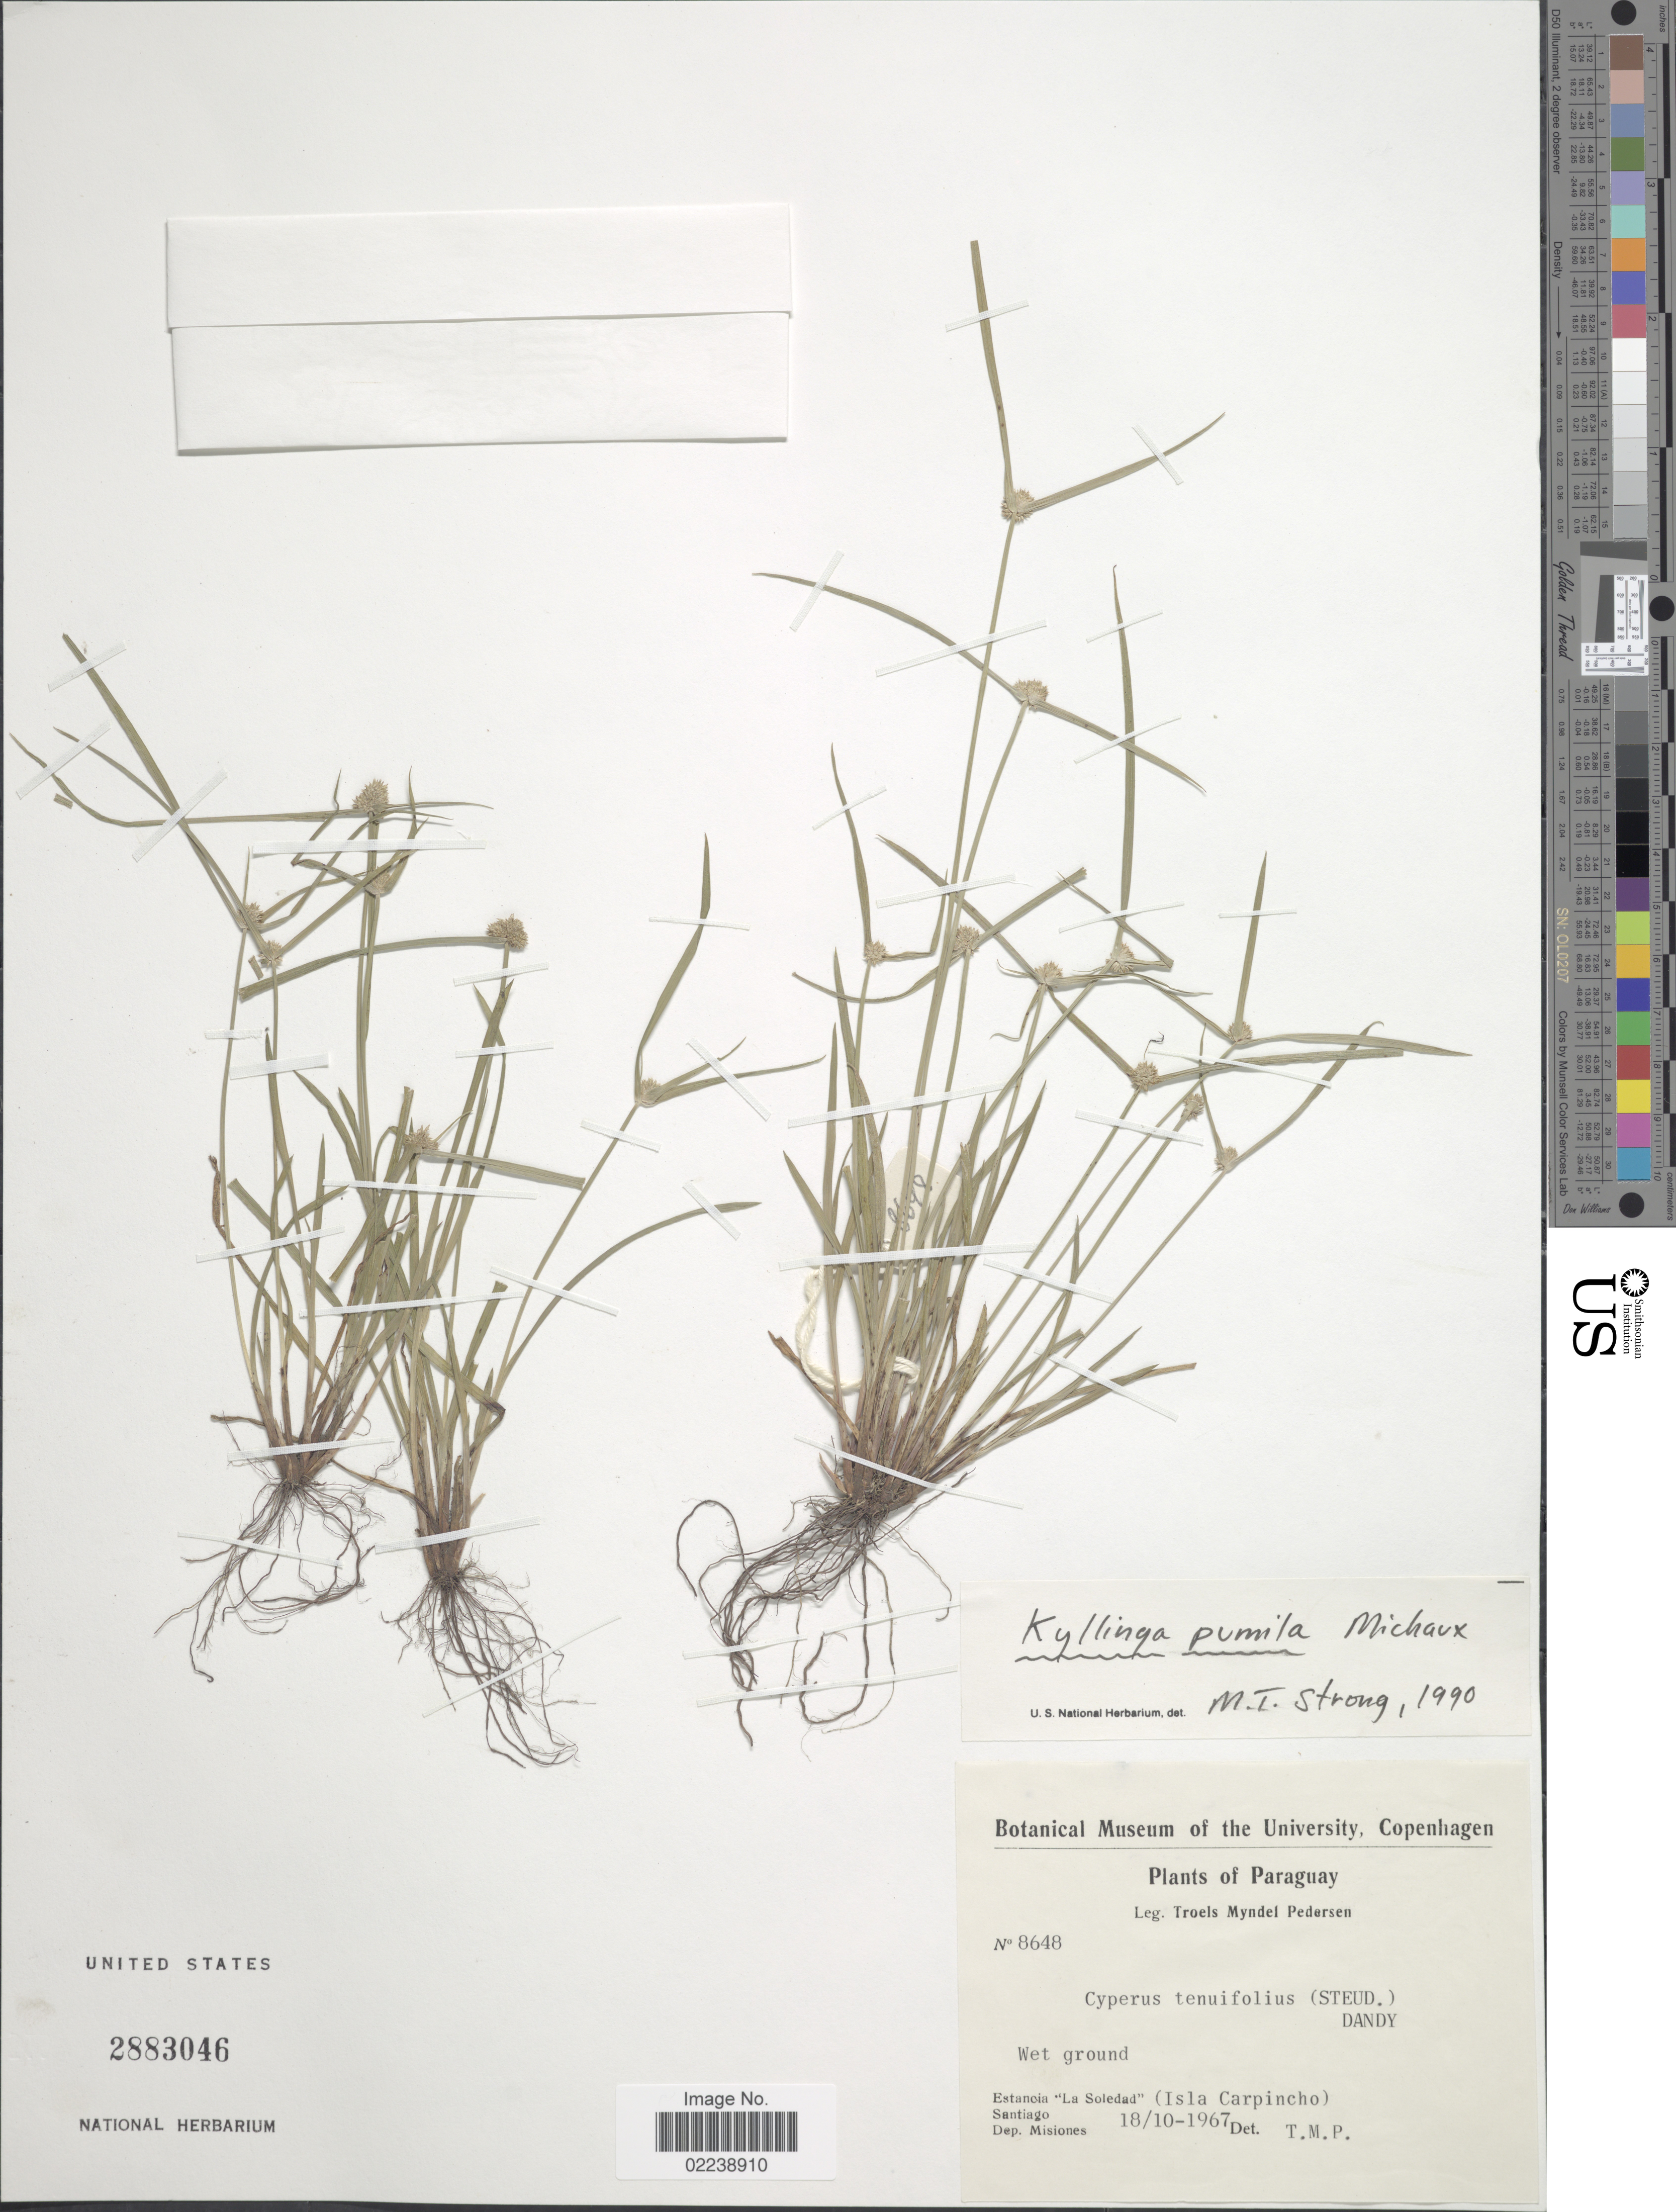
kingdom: Plantae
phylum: Tracheophyta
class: Liliopsida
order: Poales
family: Cyperaceae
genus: Cyperus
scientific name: Cyperus hortensis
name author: (Salzm. ex Steud.) Dorr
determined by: Strong, Mark T., (BOT), Smithsonian Institution - National Museum of Natural History (UNITED STATES)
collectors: T. Pederson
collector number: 8648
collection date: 1967-10-18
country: Paraguay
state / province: Misiones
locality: Estancia La Soledad (Isla Carpincho), Santiago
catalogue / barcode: US 2883046